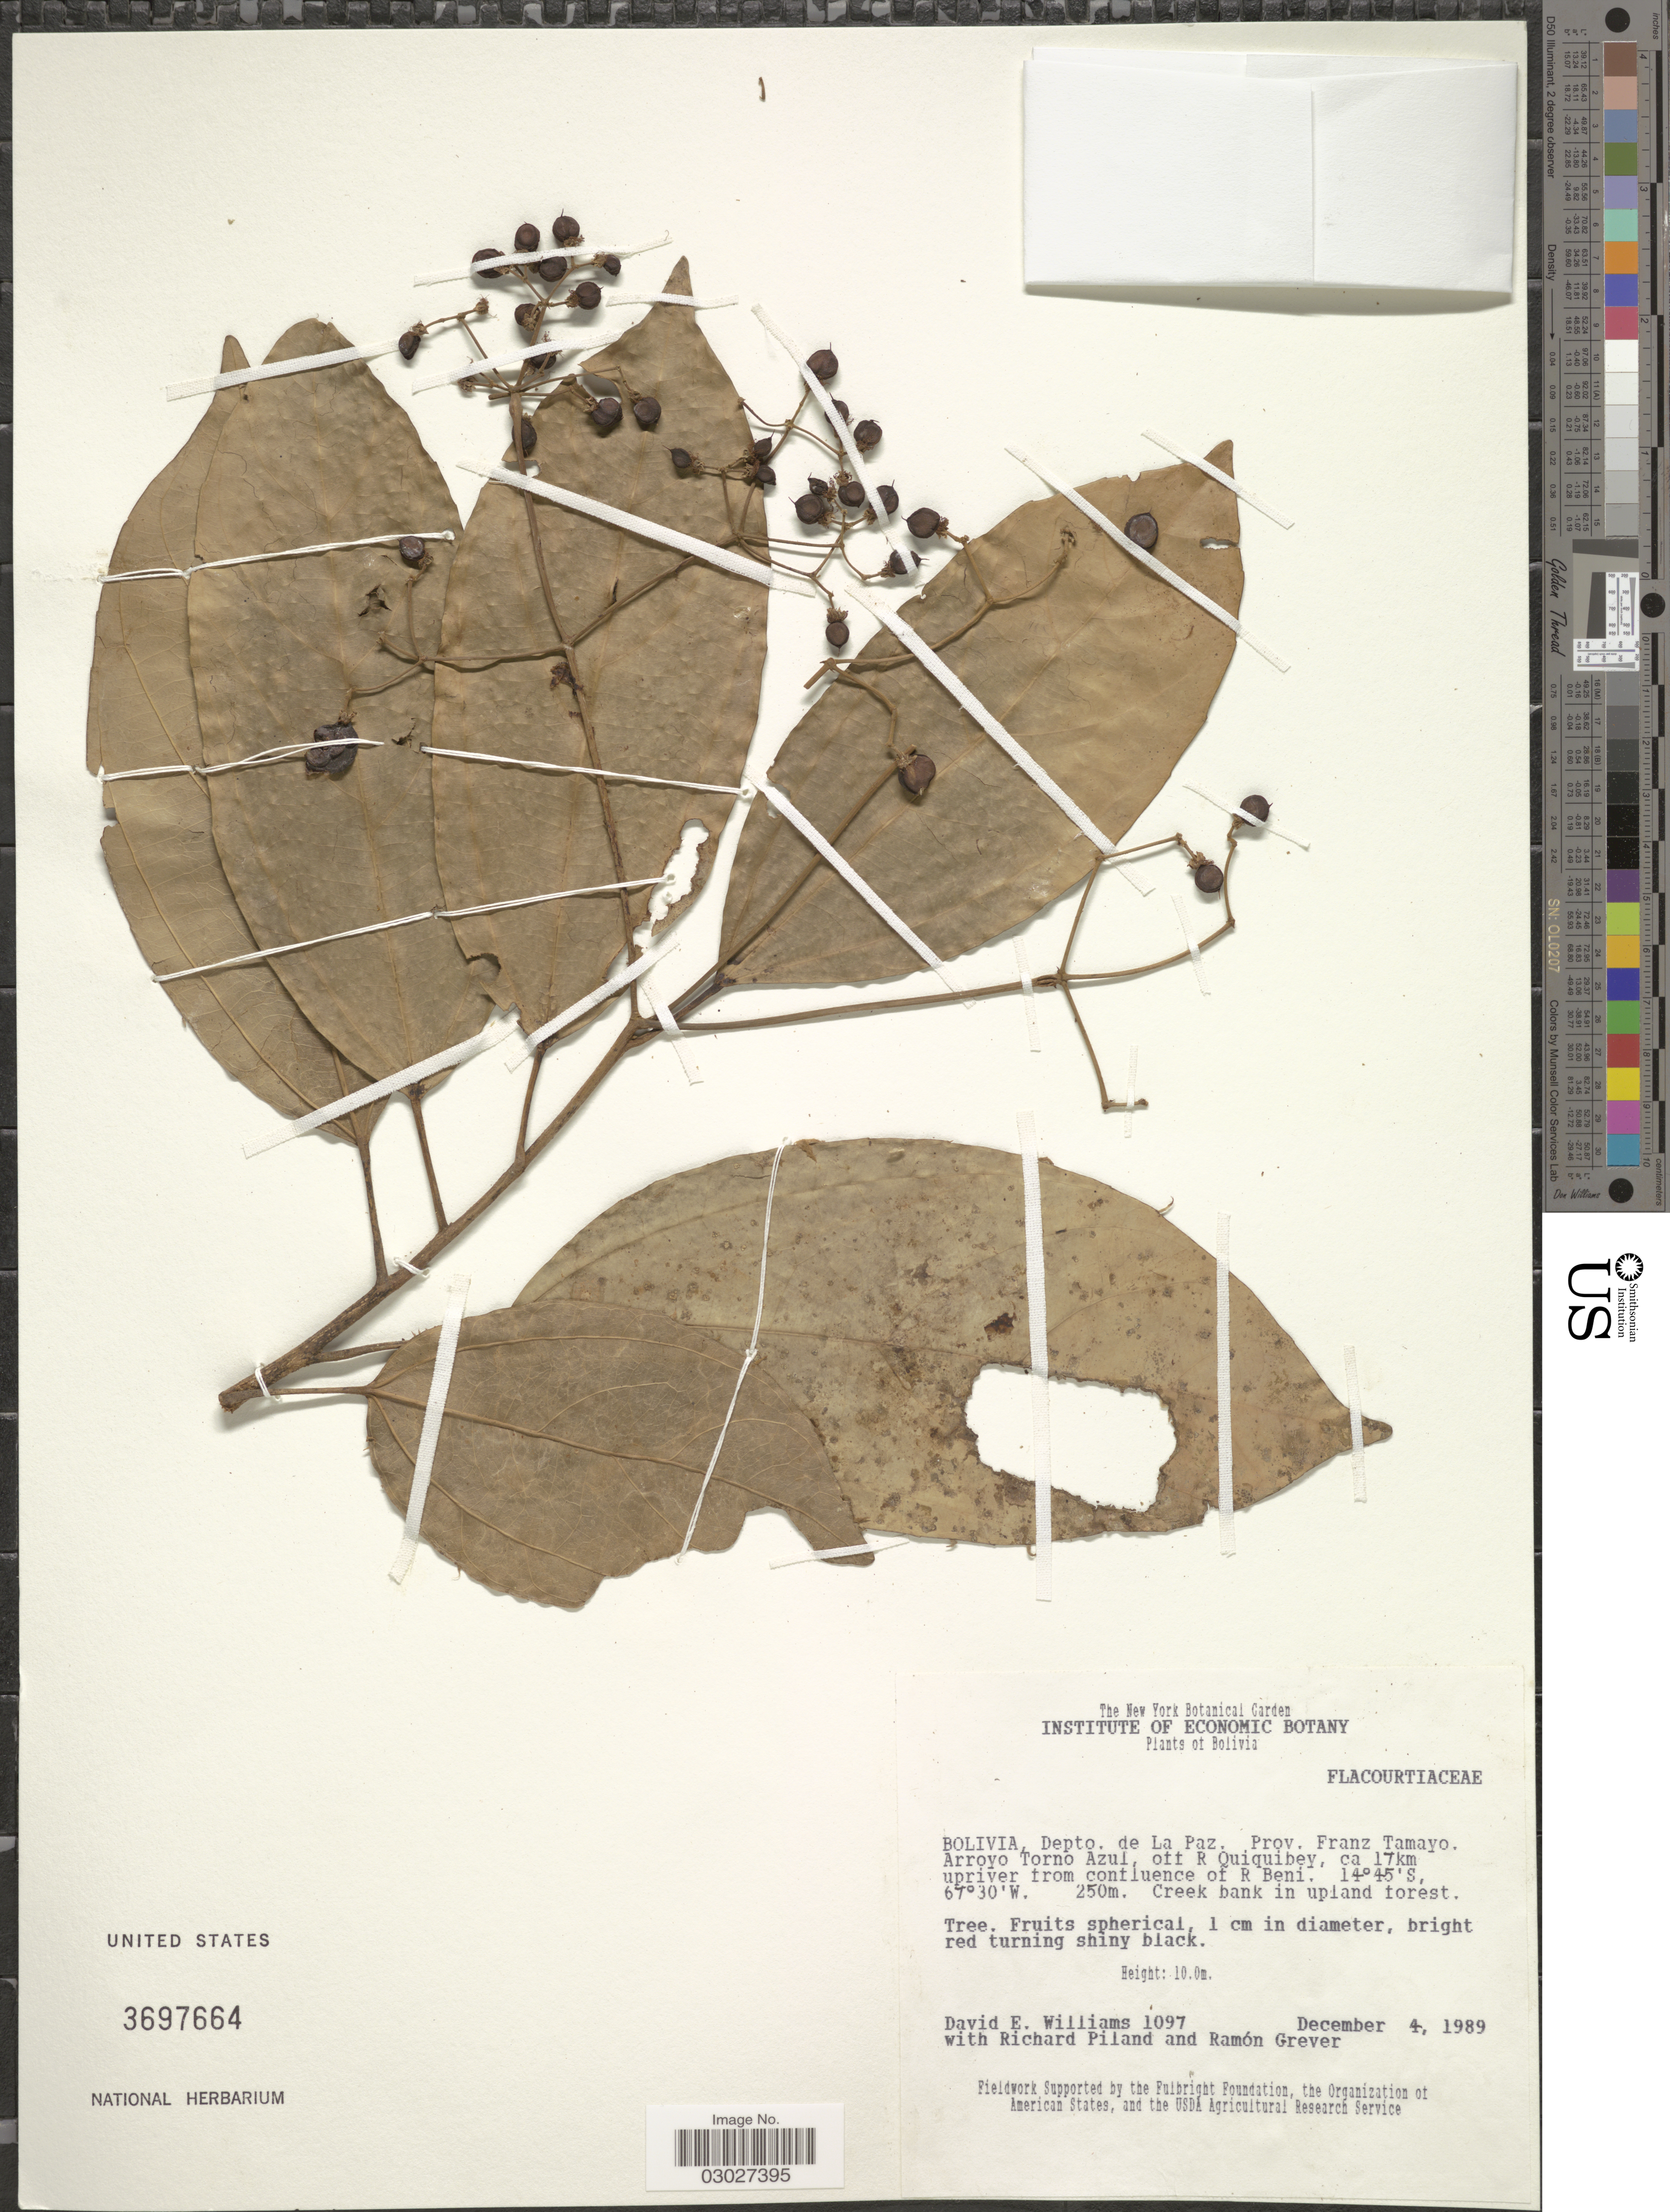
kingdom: Plantae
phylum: Tracheophyta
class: Magnoliopsida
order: Malpighiales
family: Salicaceae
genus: Hasseltia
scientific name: Hasseltia floribunda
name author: Kunth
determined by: Strong, Mark T., (BOT), Smithsonian Institution - National Museum of Natural History (UNITED STATES)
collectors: D. E. Williams, R. Piland & R. Grever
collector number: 1097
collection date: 1989-12-04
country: Bolivia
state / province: La Paz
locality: Dept. La Paz, Prov. Franz Tamayo. Arroyo Torno Azul, off R Quiquibey, ca 17km upriver from confluence of R Beni. Creek bank in upland forest.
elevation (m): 250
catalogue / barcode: US 3697664